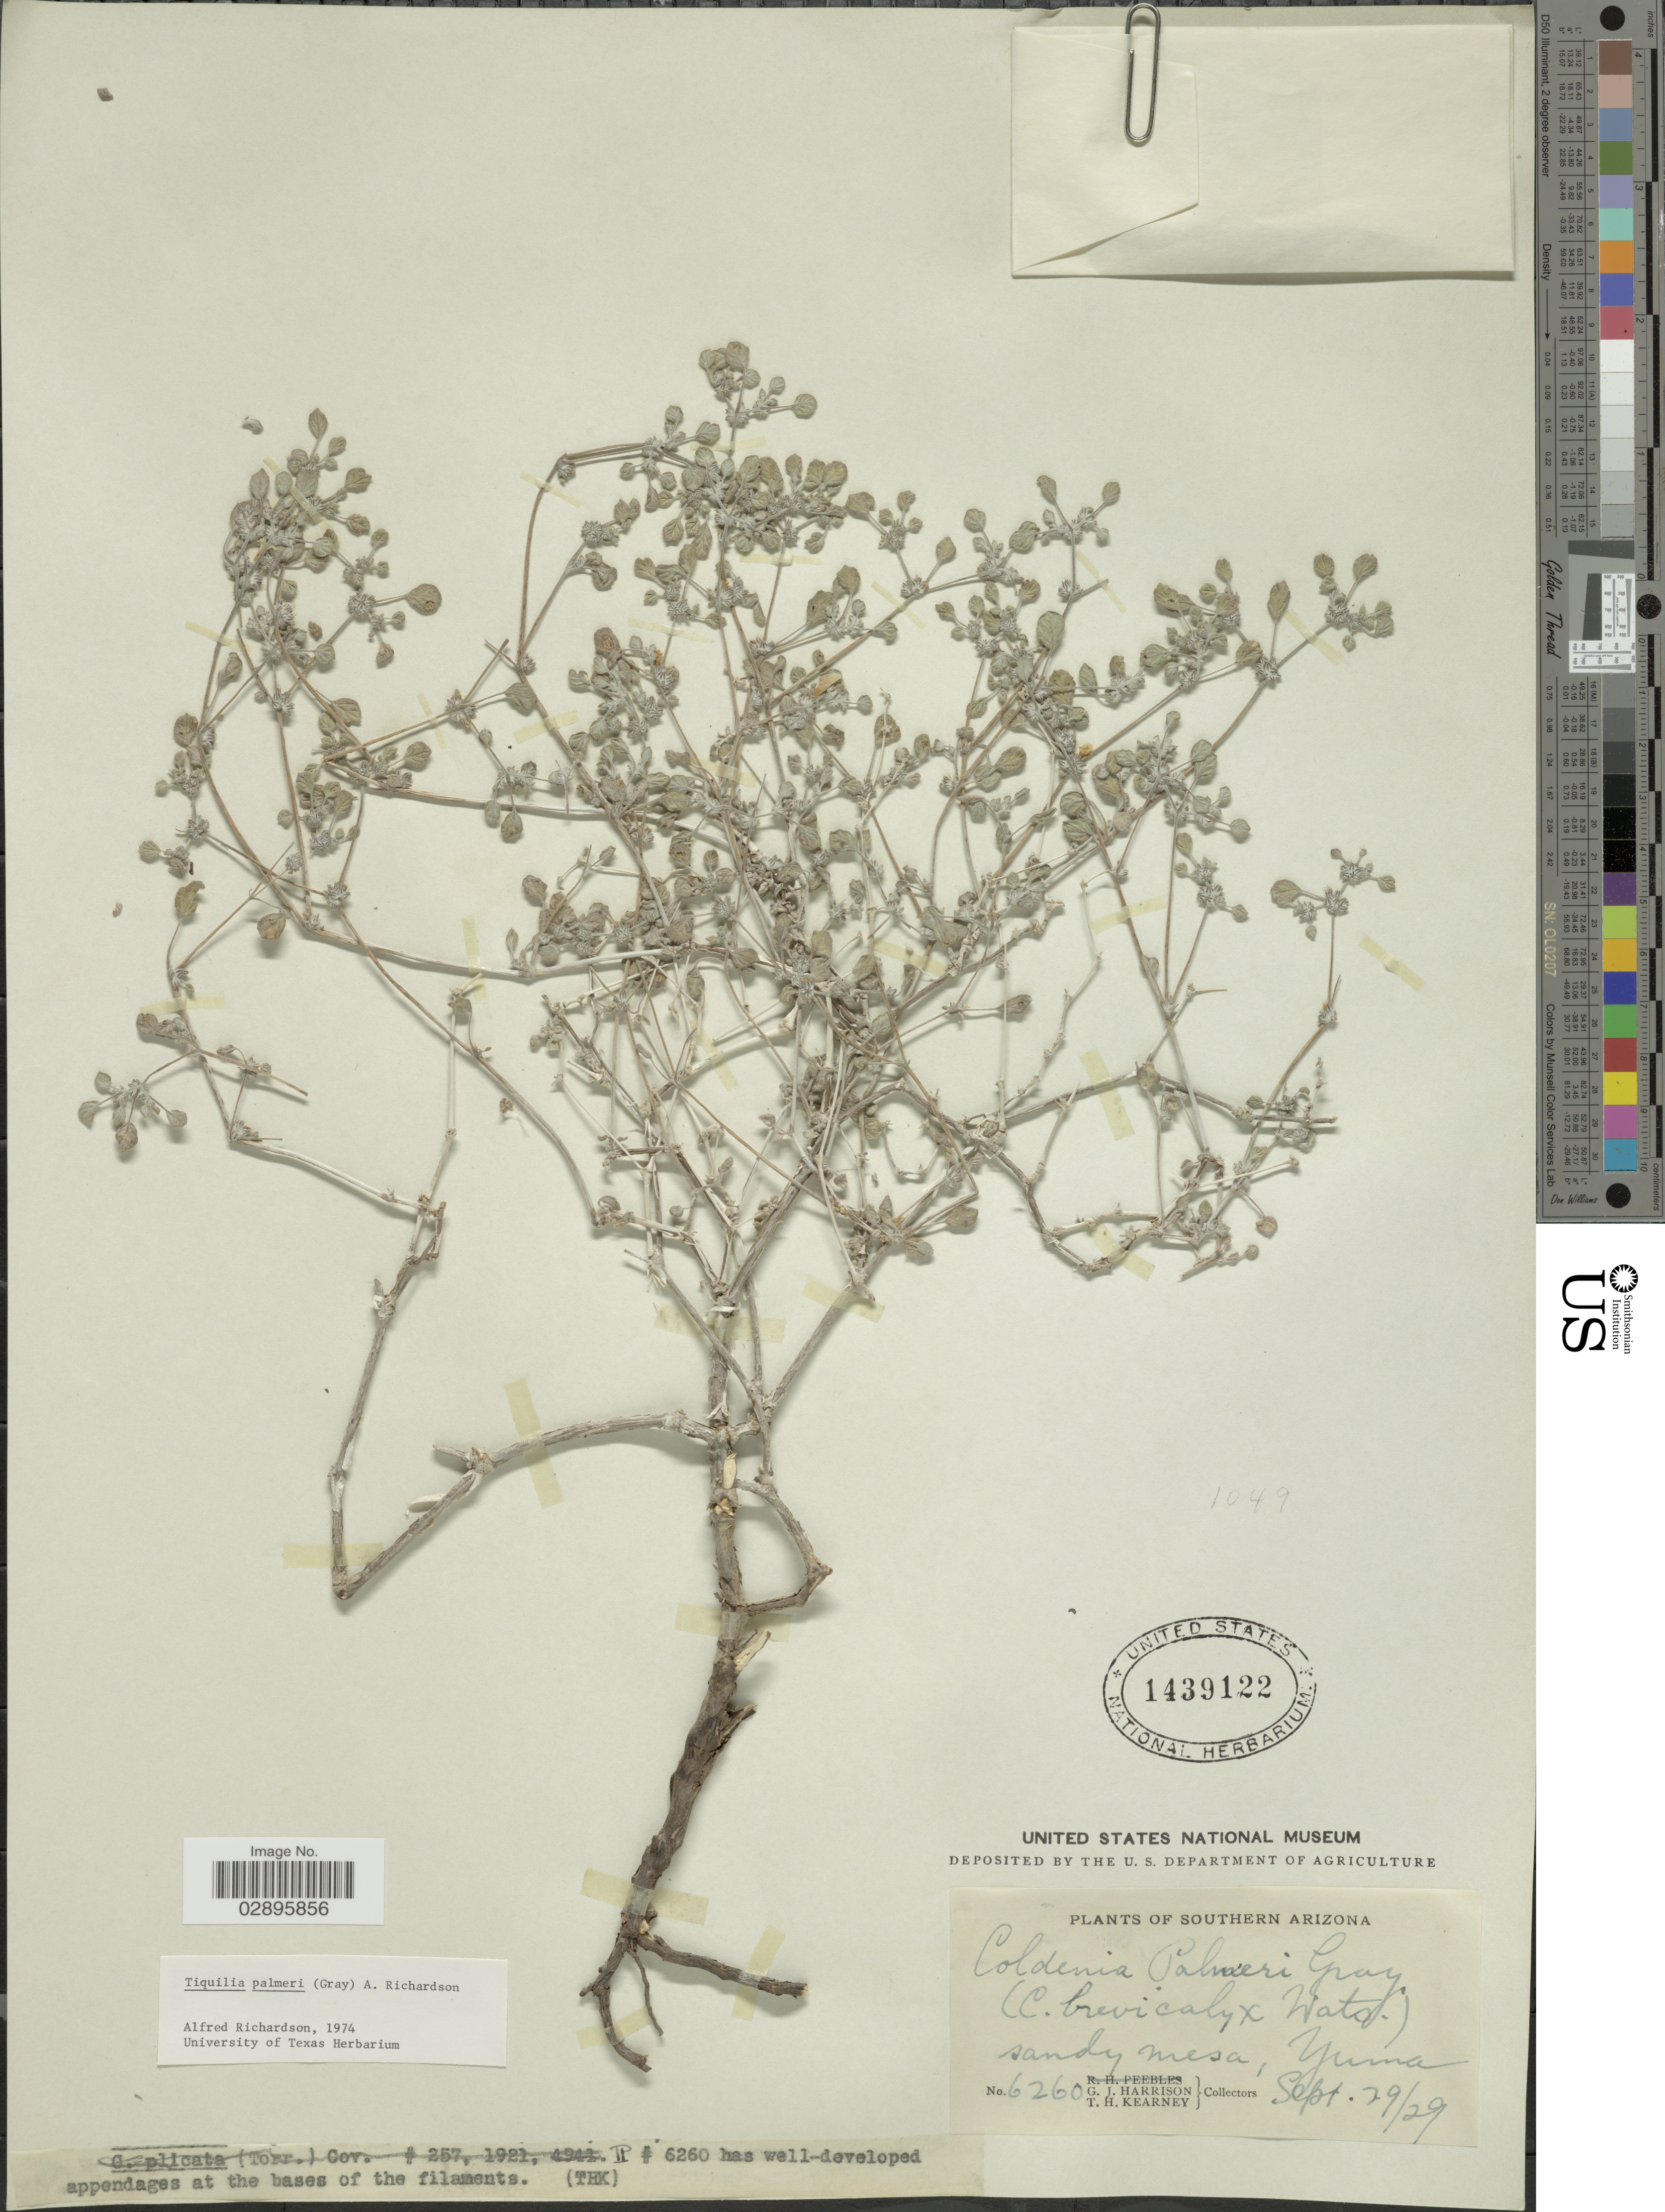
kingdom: Plantae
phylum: Tracheophyta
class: Magnoliopsida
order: Boraginales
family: Ehretiaceae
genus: Tiquilia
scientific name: Tiquilia palmeri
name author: (A. Gray) A.T. Richardson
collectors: G. J. Harrison & T. H. Kearney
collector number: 6260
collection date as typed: Transcribed d/m/y: 29/9/29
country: United States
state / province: Arizona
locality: Southern Arizona, sandy mesa, Yuma.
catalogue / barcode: US 1439122